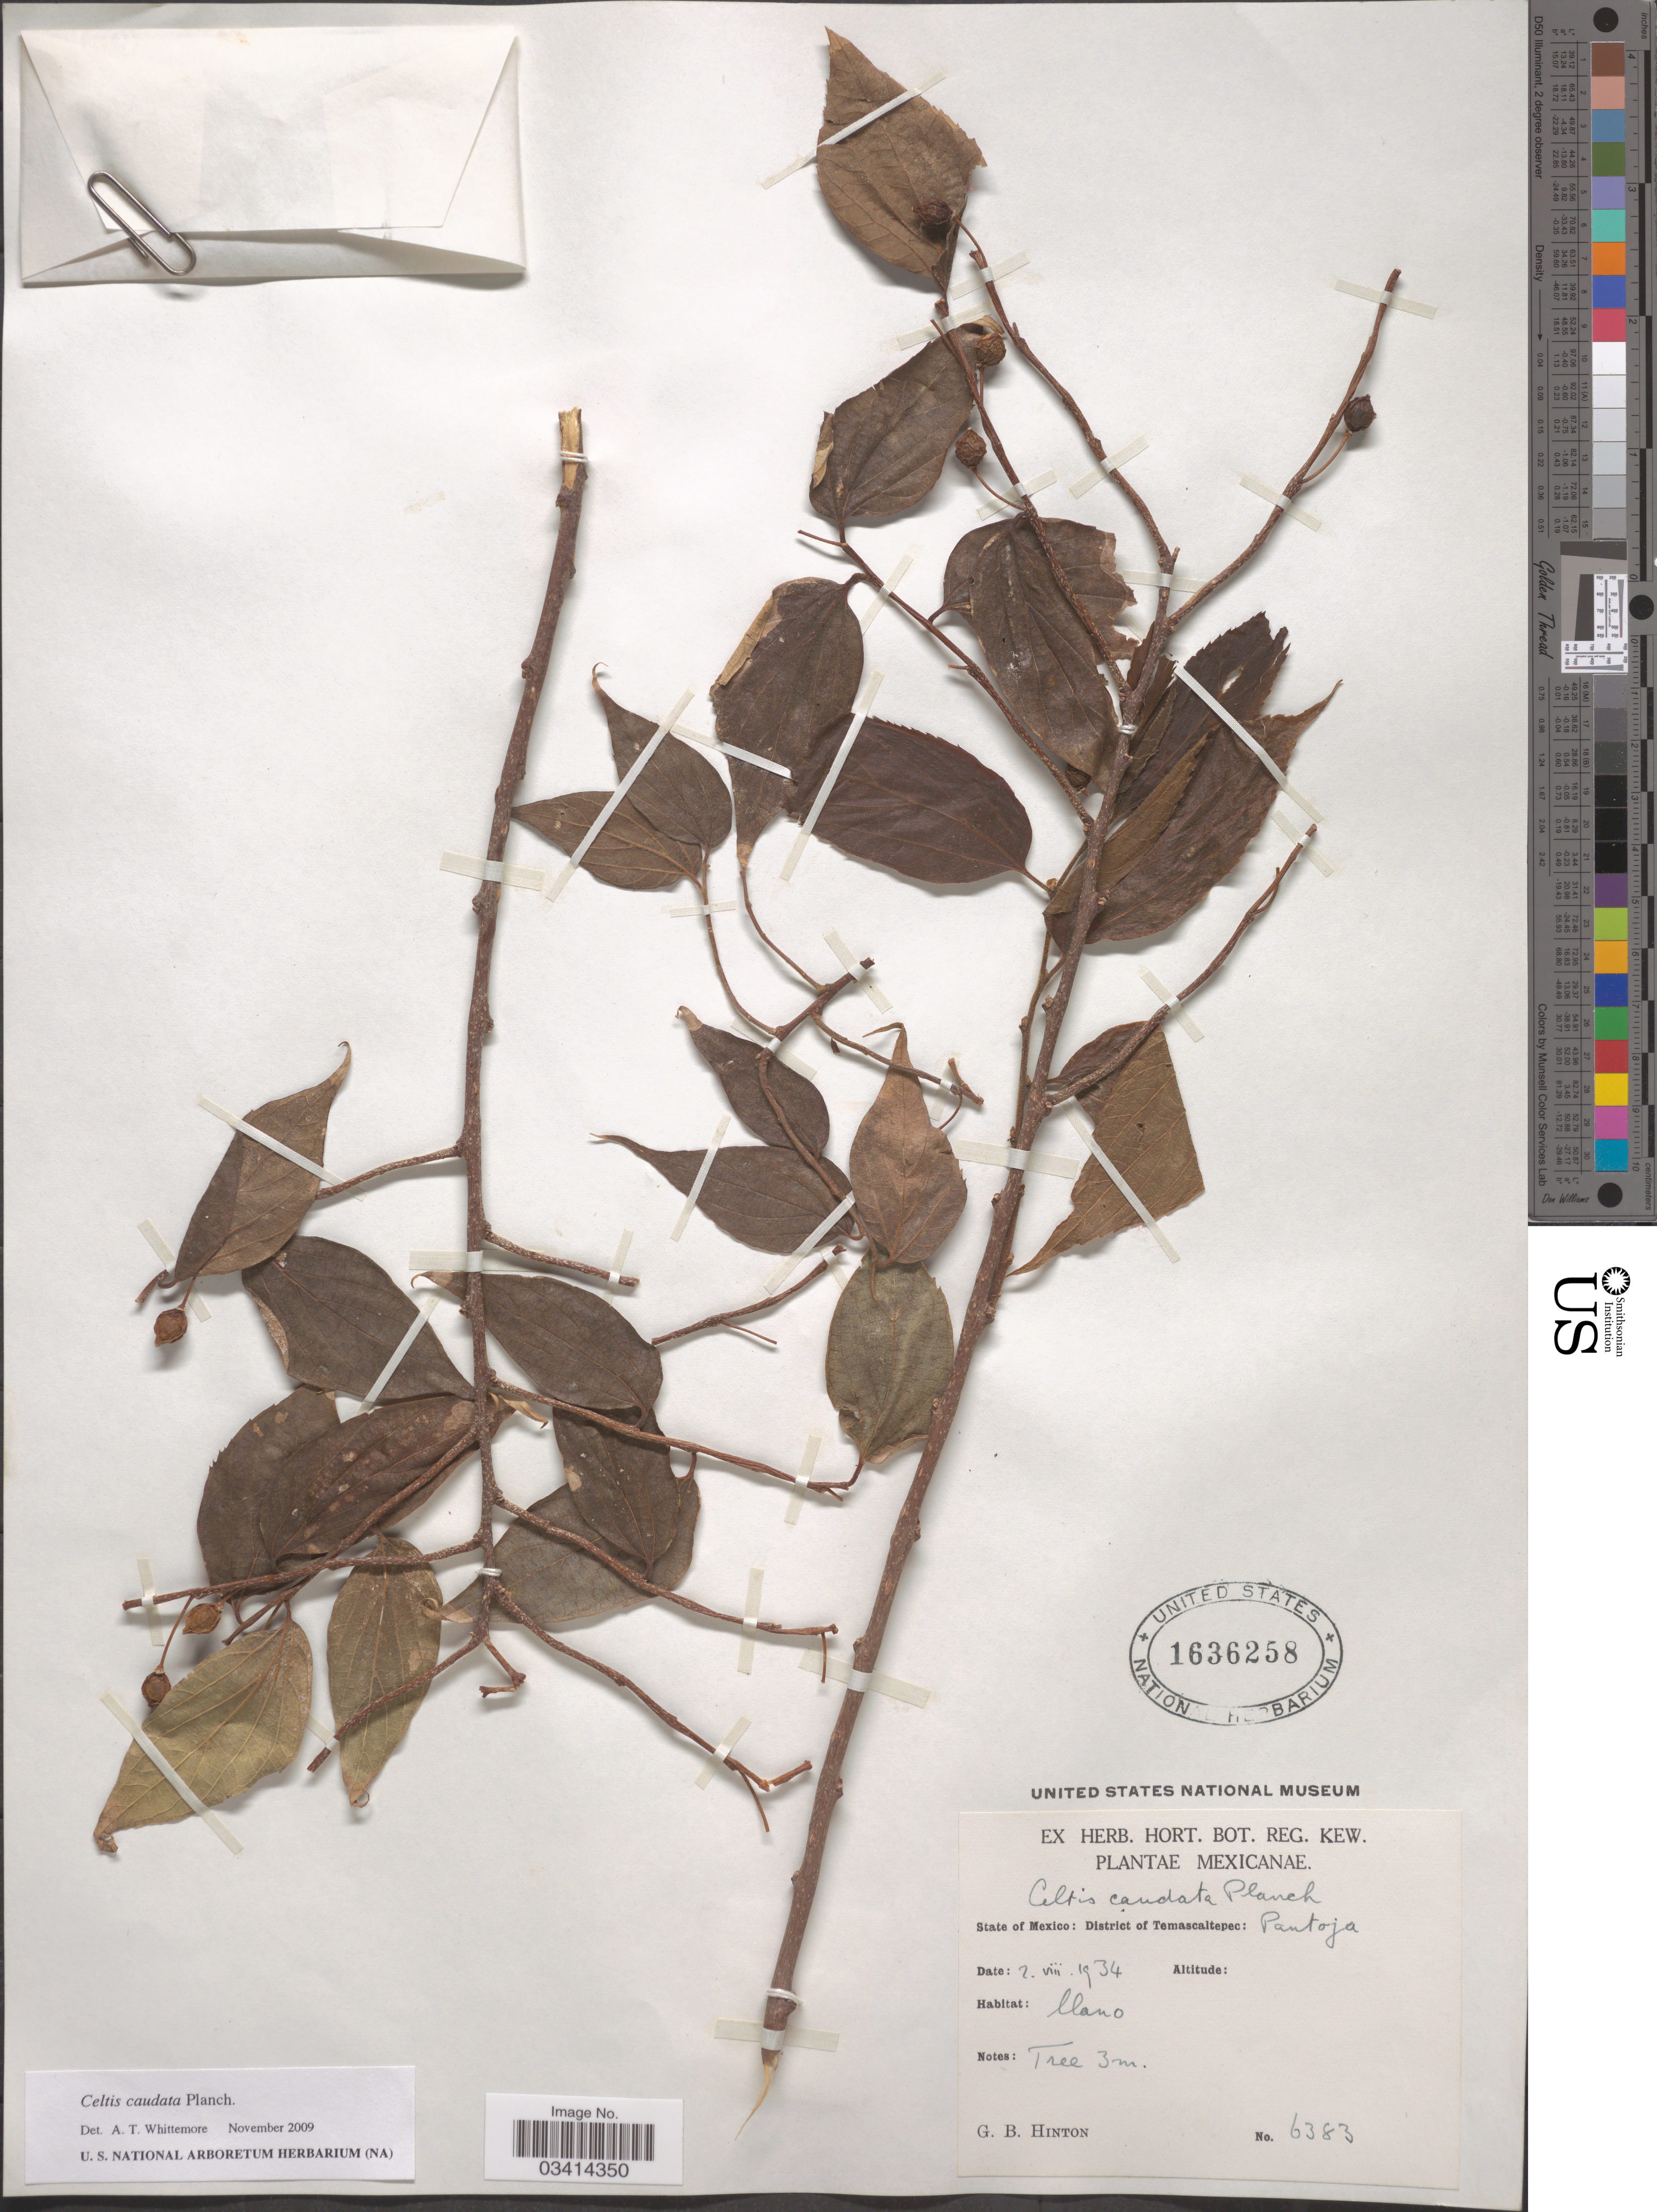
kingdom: Plantae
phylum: Tracheophyta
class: Magnoliopsida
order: Rosales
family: Cannabaceae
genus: Celtis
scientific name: Celtis caudata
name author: Planch.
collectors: G. B. Hinton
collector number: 6383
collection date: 1934-08-02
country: Mexico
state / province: México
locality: District of Temascaltepec: Pantoja.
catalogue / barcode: US 1636258